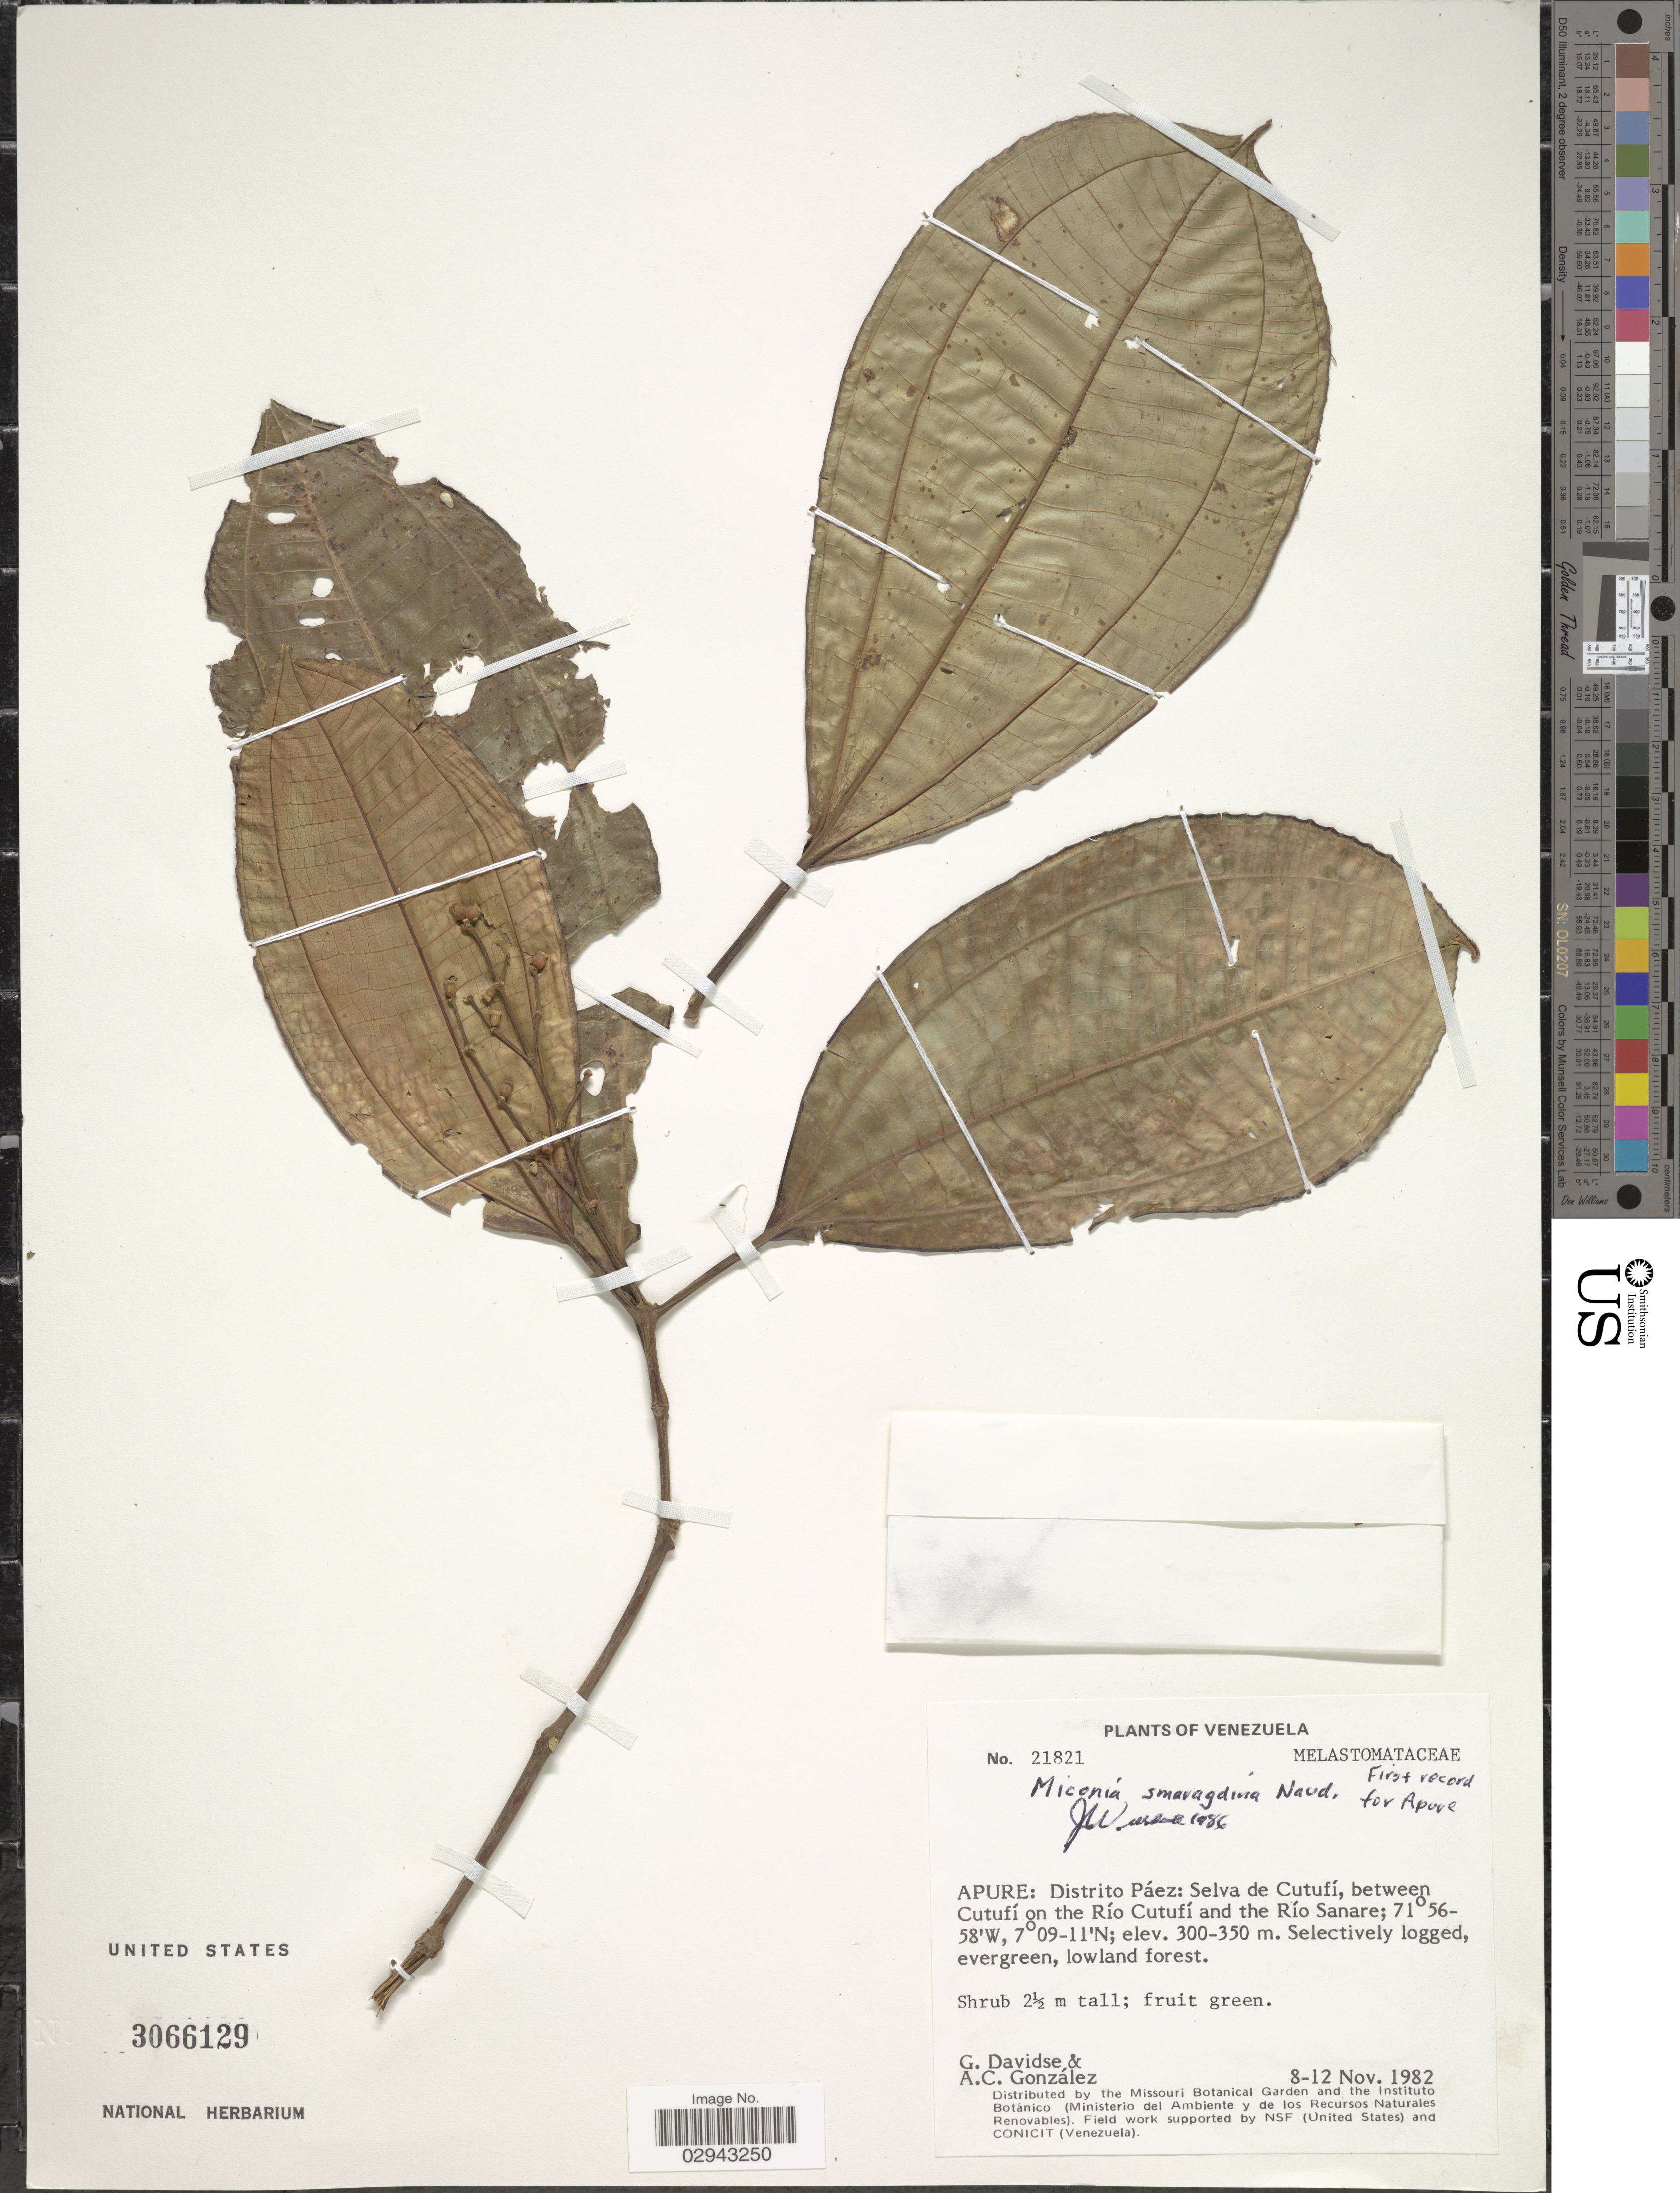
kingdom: Plantae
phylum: Tracheophyta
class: Magnoliopsida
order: Myrtales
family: Melastomataceae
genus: Miconia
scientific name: Miconia smaragdina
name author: Naudin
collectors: G. Davidse & A. C. González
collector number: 21821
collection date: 1982-11-08/1982-11-12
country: Venezuela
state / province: Apure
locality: Distrito Páez: Selva de Cutufí, between Cutufí on the Río Cutufí and the Río Sanare.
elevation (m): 300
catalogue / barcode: US 3066129